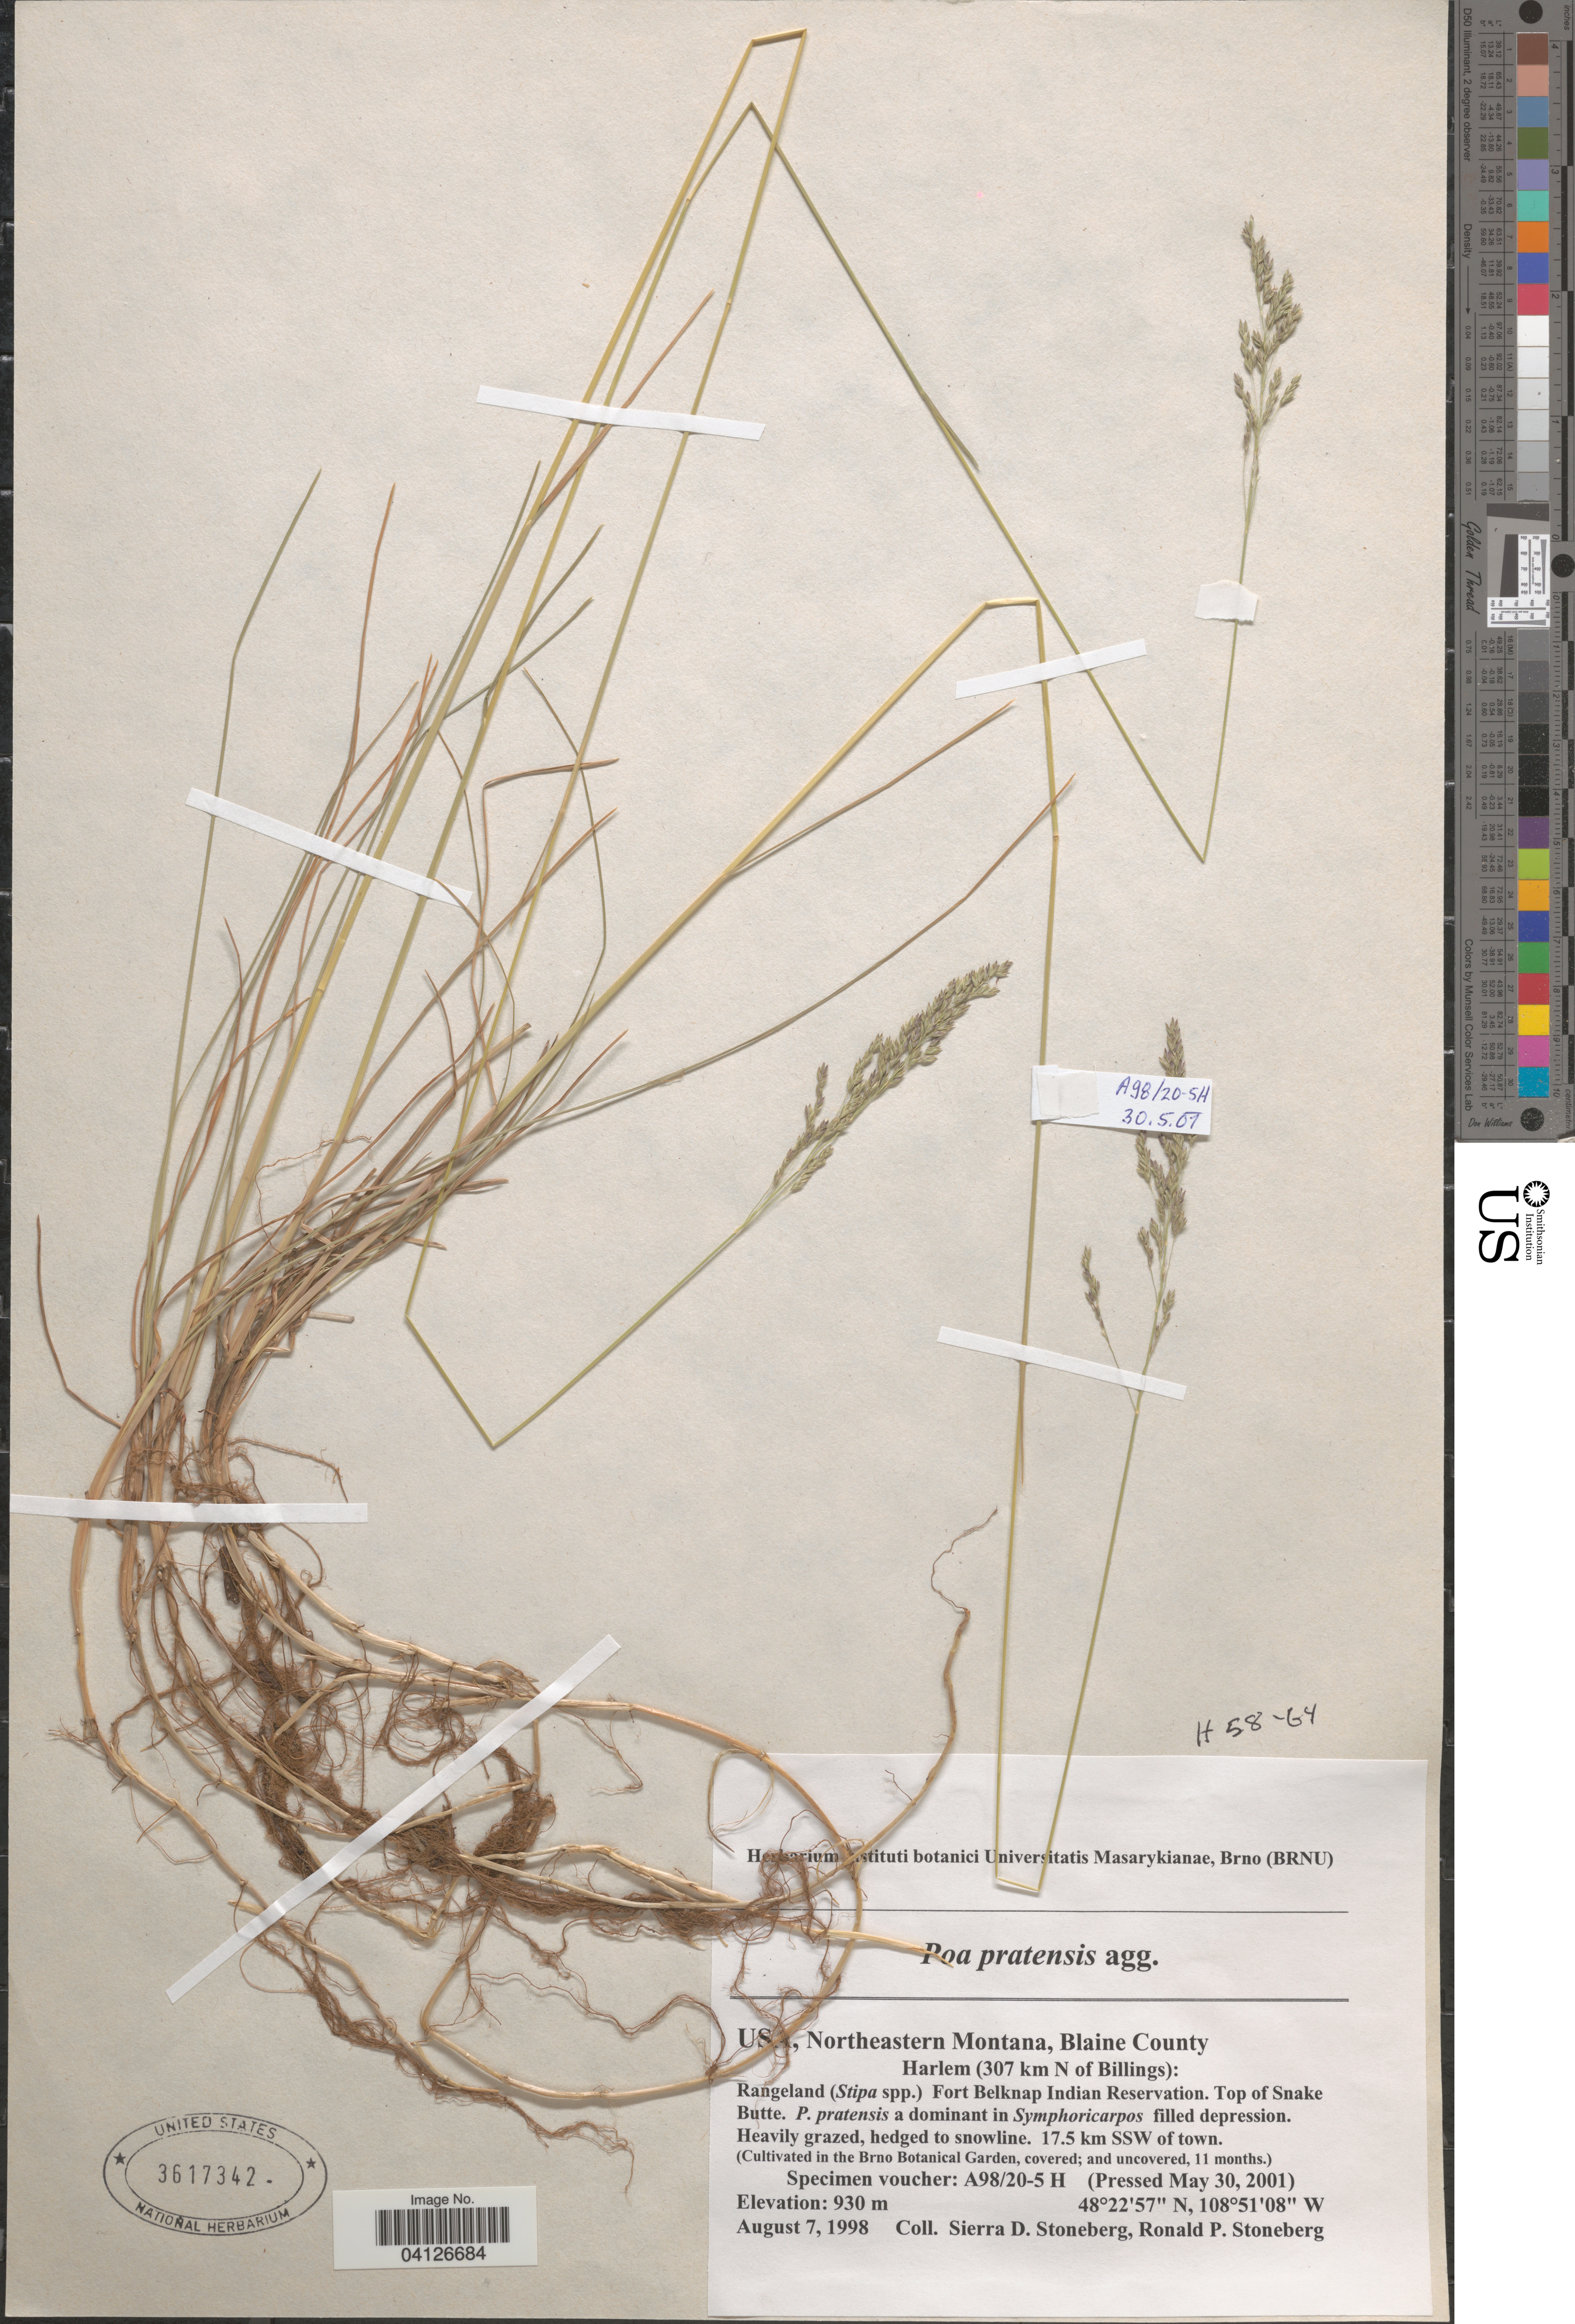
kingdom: Plantae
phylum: Tracheophyta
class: Liliopsida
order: Poales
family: Poaceae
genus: Poa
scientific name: Poa pratensis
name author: L.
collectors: S. D. Stoneberg-Holt & P. Bures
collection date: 2001-05-30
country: Czechia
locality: (Cultivated in the Brno Botanical Garden, covered; and uncovered, 11 months.).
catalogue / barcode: US 3617342